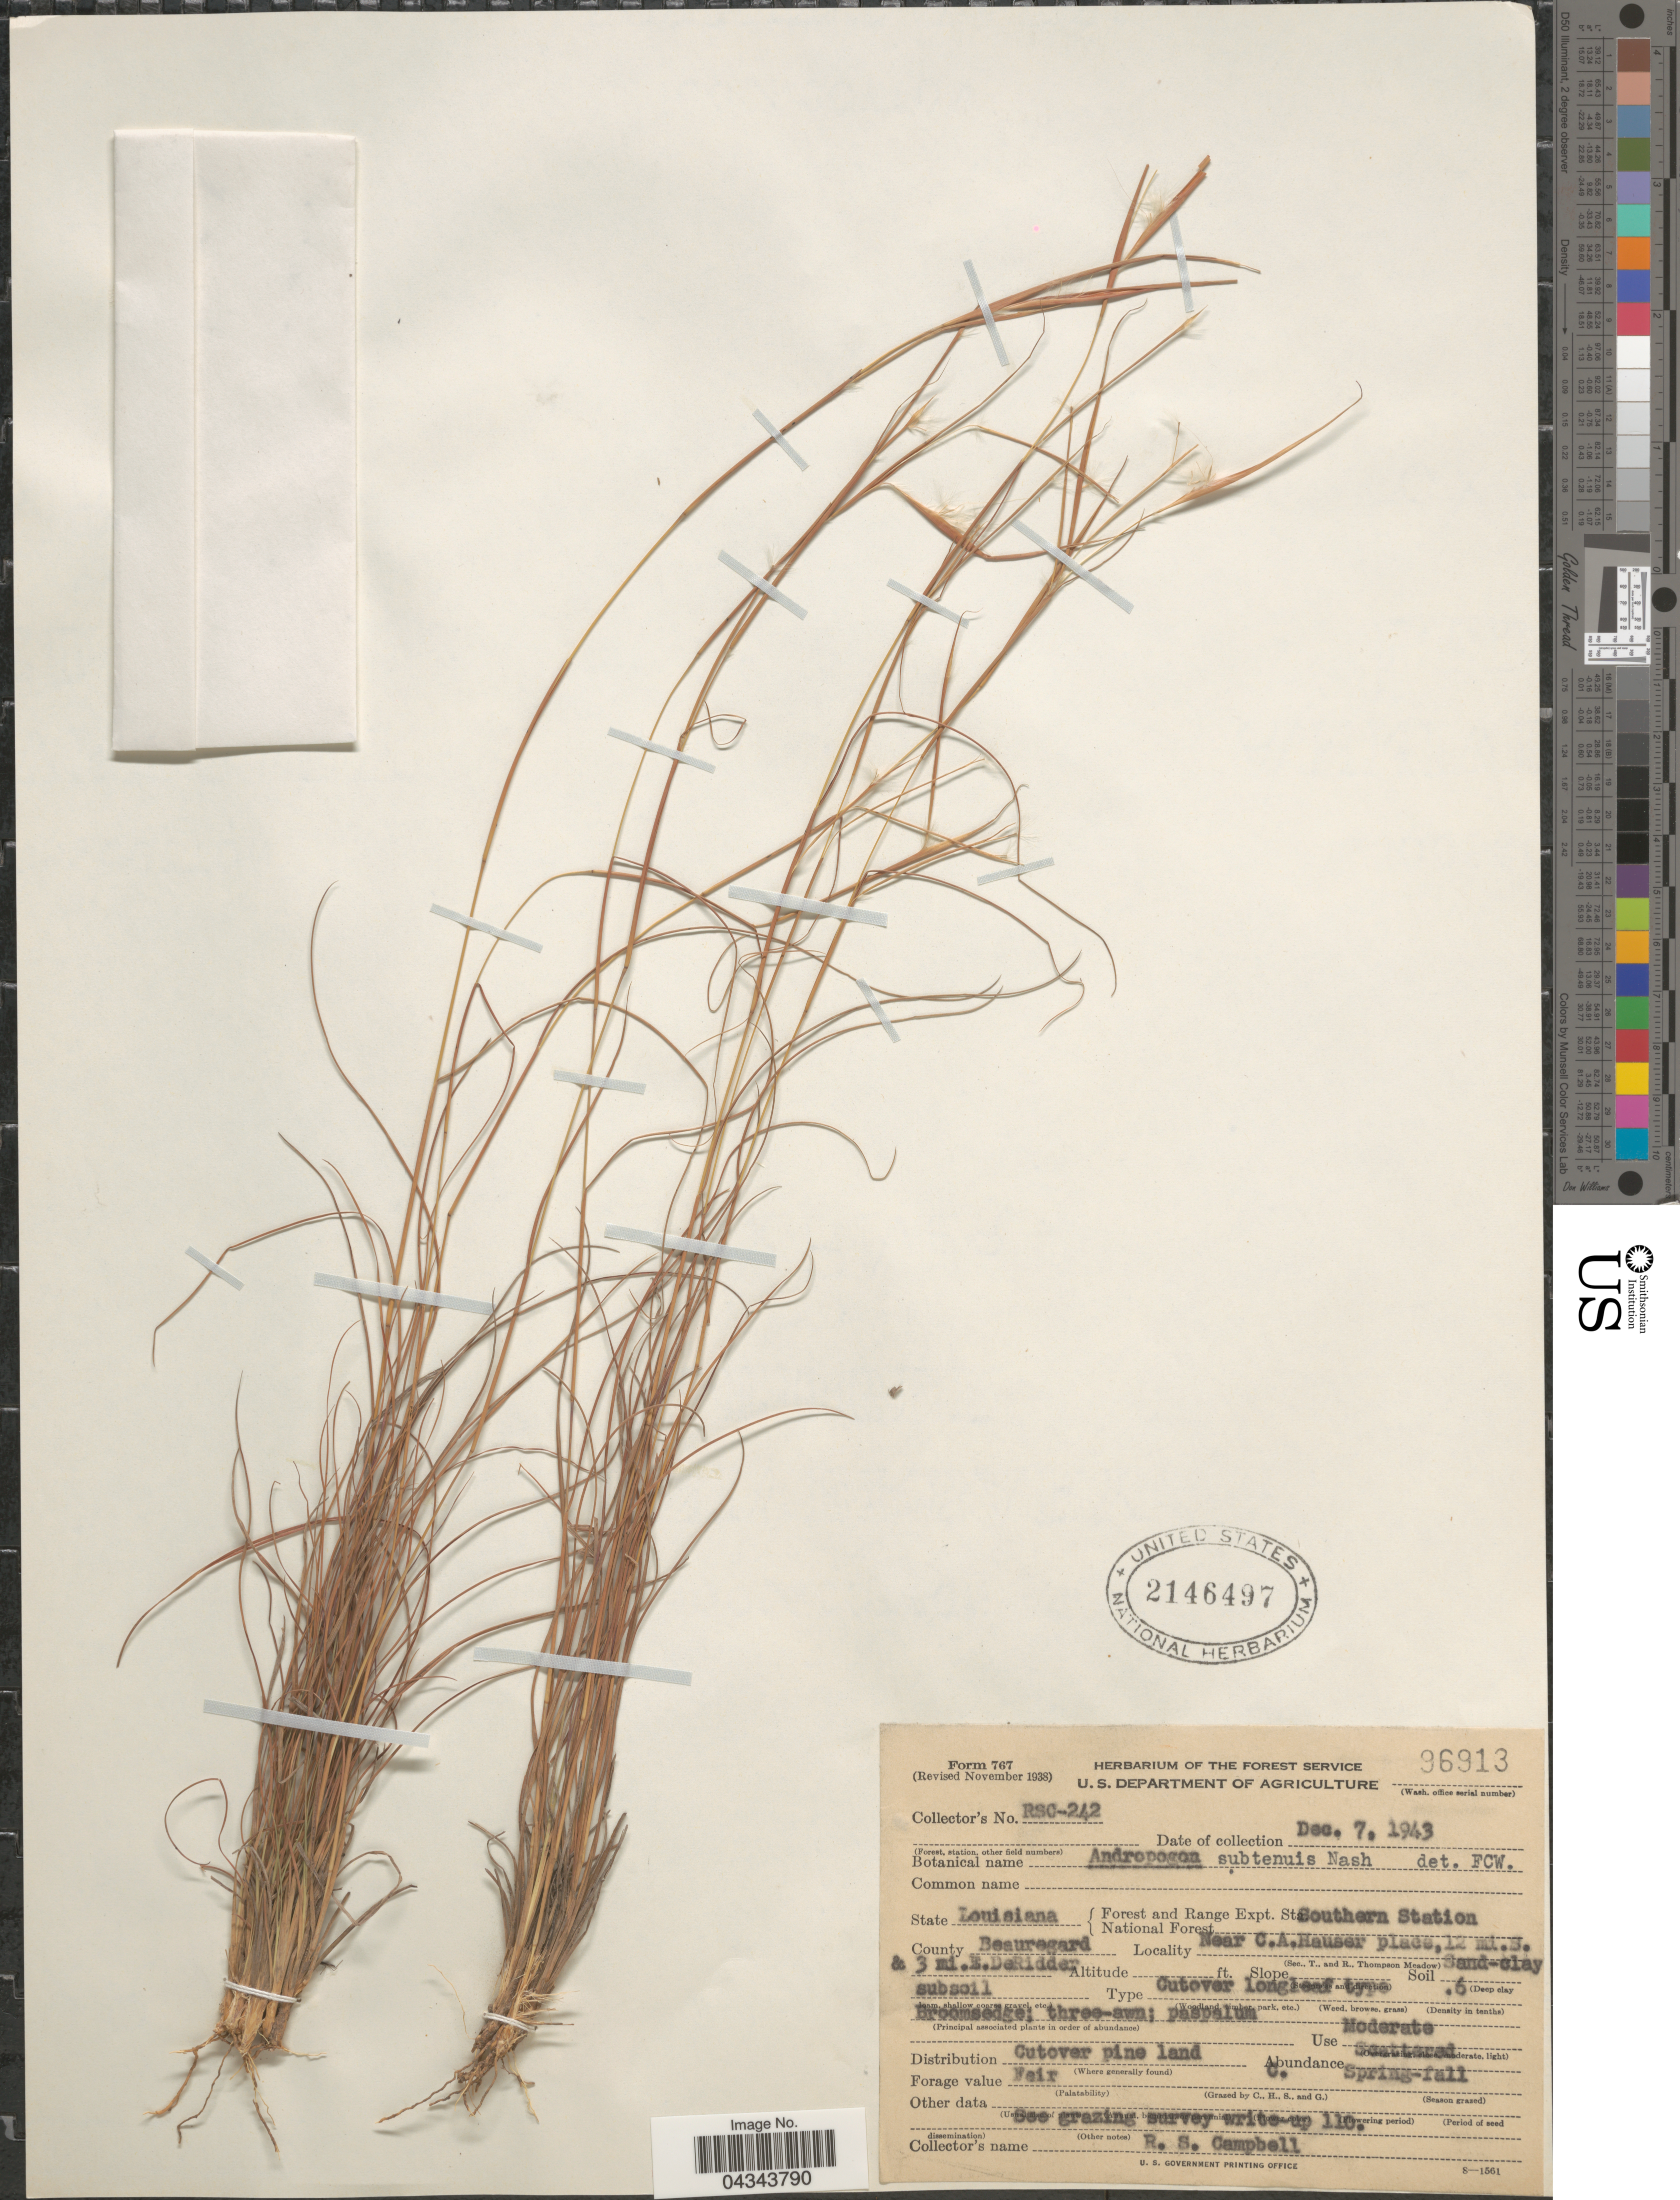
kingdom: Plantae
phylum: Tracheophyta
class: Liliopsida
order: Poales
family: Poaceae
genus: Andropogon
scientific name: Andropogon ternarius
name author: Michx.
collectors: R. S. Campbell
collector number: RSC-242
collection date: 1943-12-07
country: United States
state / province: Louisiana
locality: Forest and Range Expt. Sta. National Forest Southern Station. County Beauregard. Near C.A. Hauser place, 12 mi. S. & 3 mi. E. DeRidder.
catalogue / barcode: US 2146497